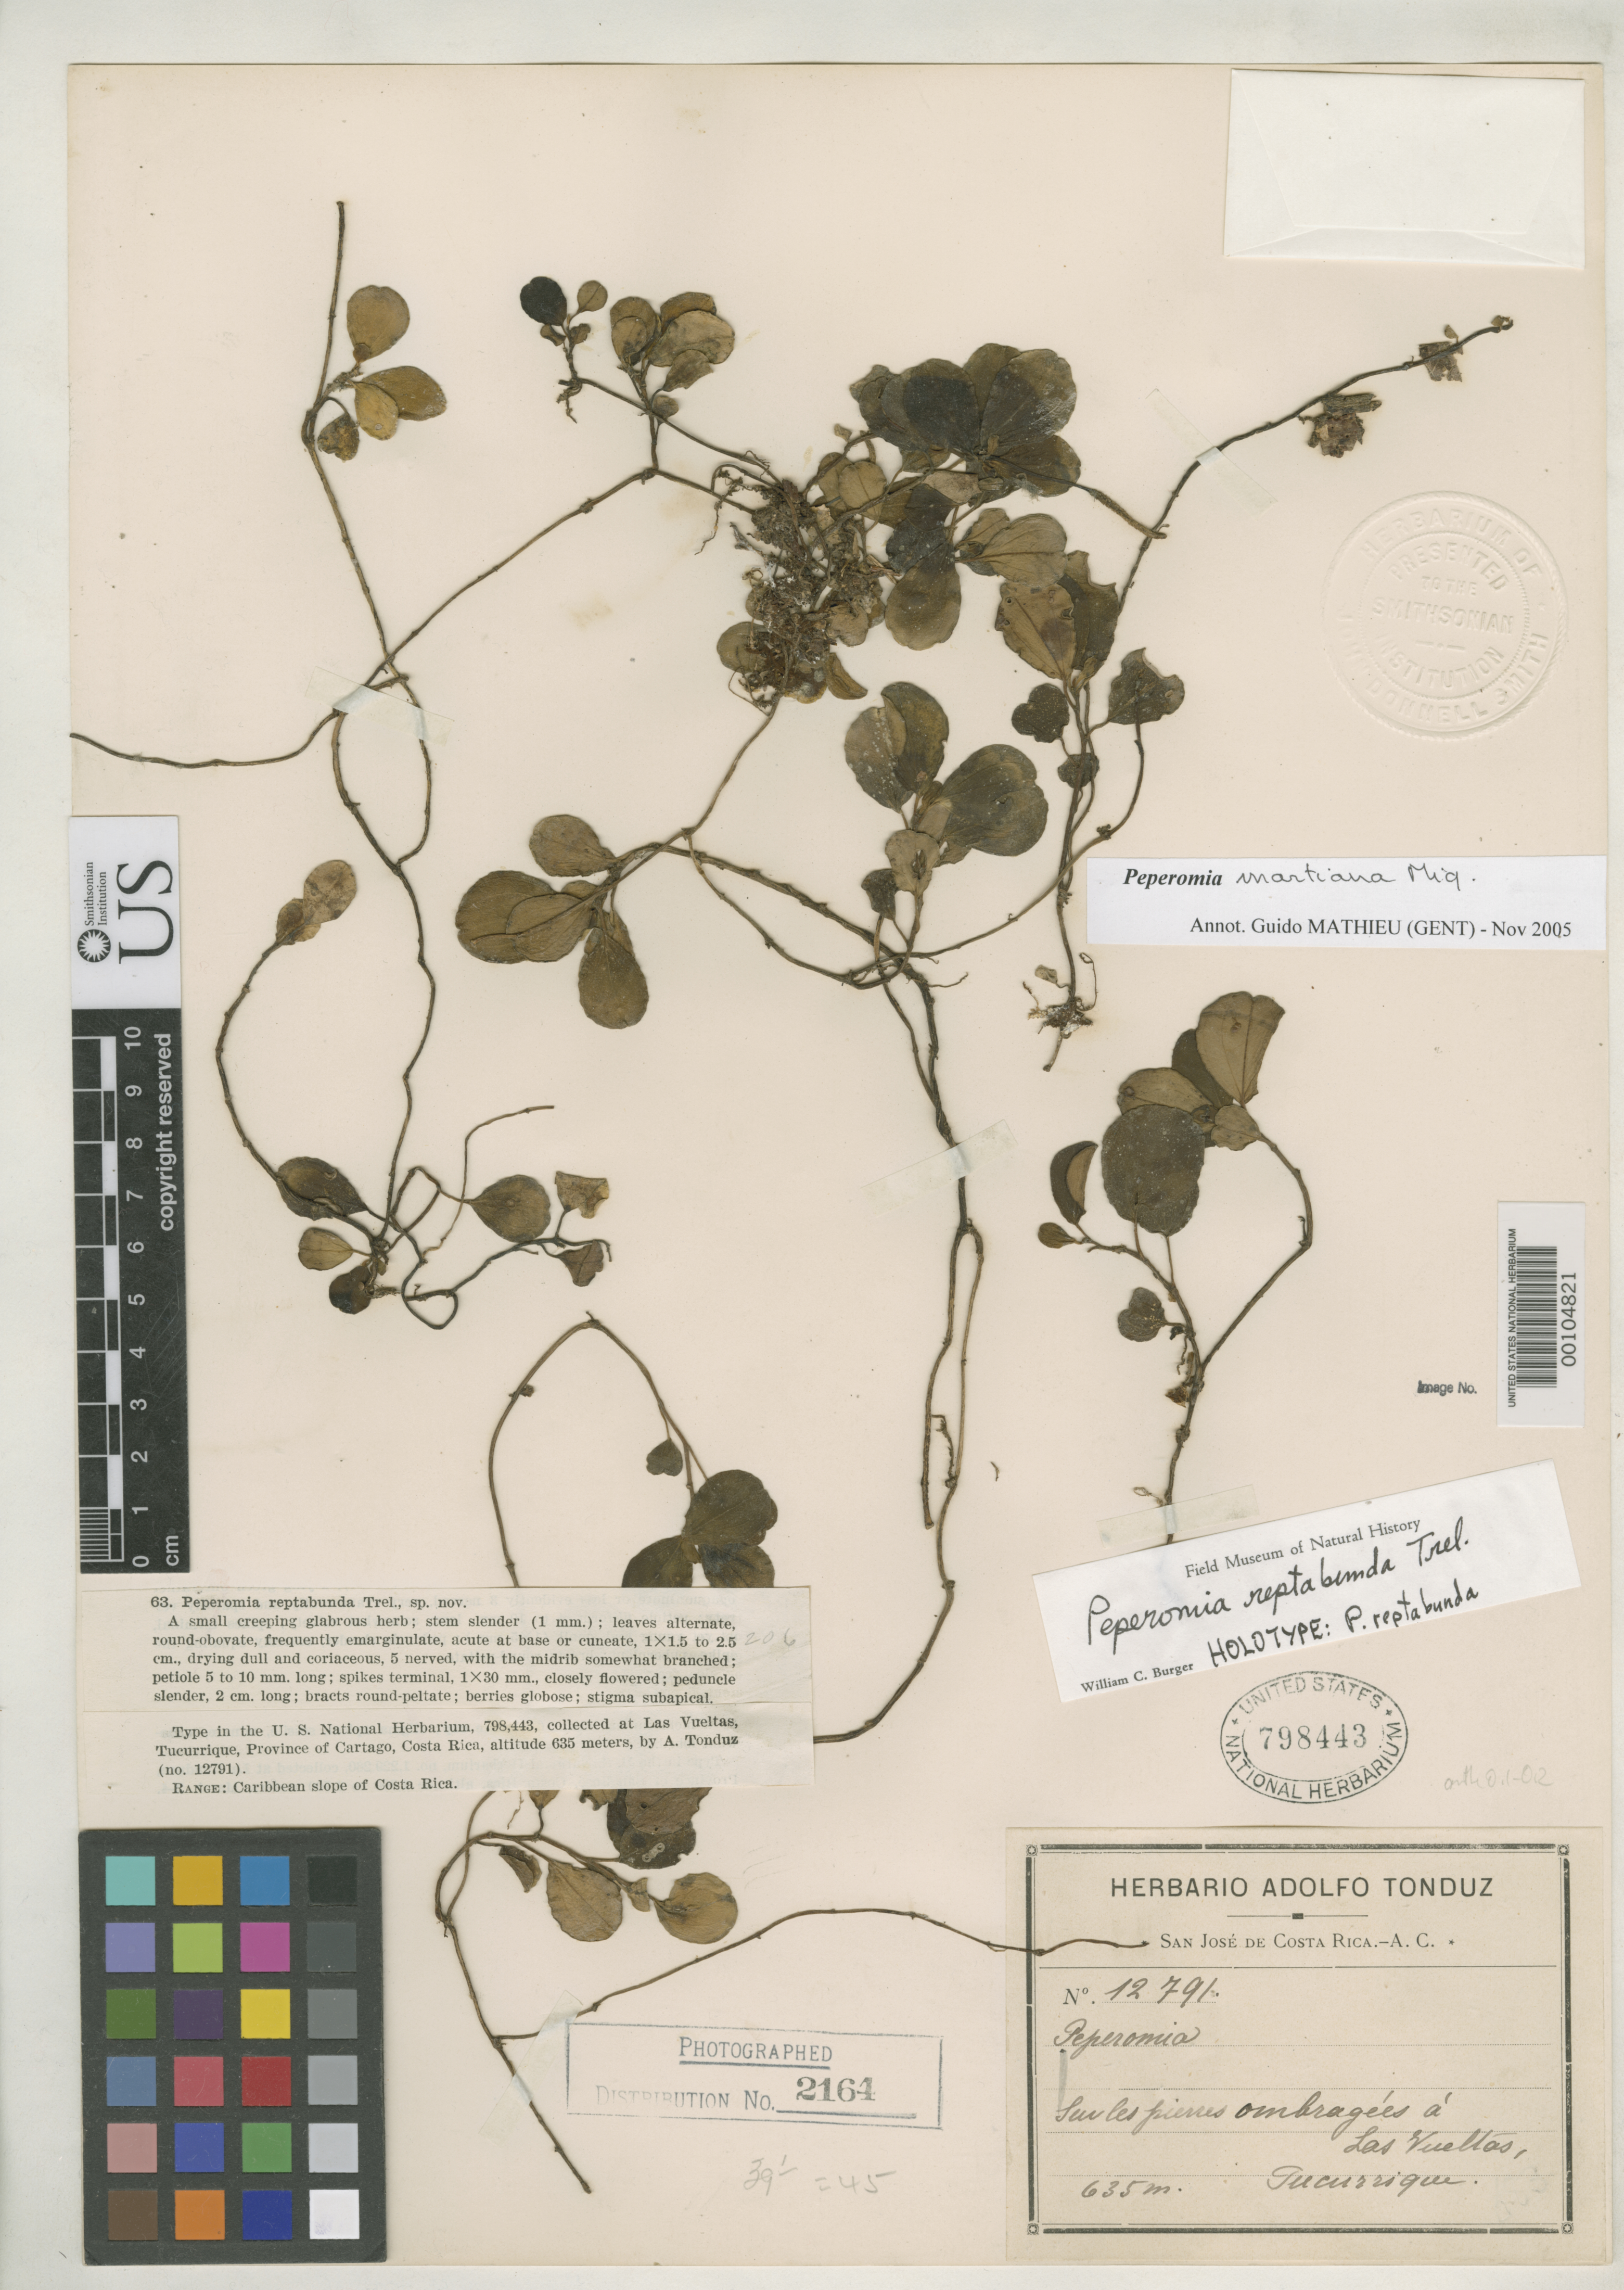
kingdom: Plantae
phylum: Tracheophyta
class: Magnoliopsida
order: Piperales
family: Piperaceae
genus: Peperomia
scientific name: Peperomia reptabunda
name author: Trel.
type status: Holotype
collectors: A. Tonduz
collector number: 12791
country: Costa Rica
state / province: Cartago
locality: Las Vueltas, Tucurrique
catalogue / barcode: US 798443